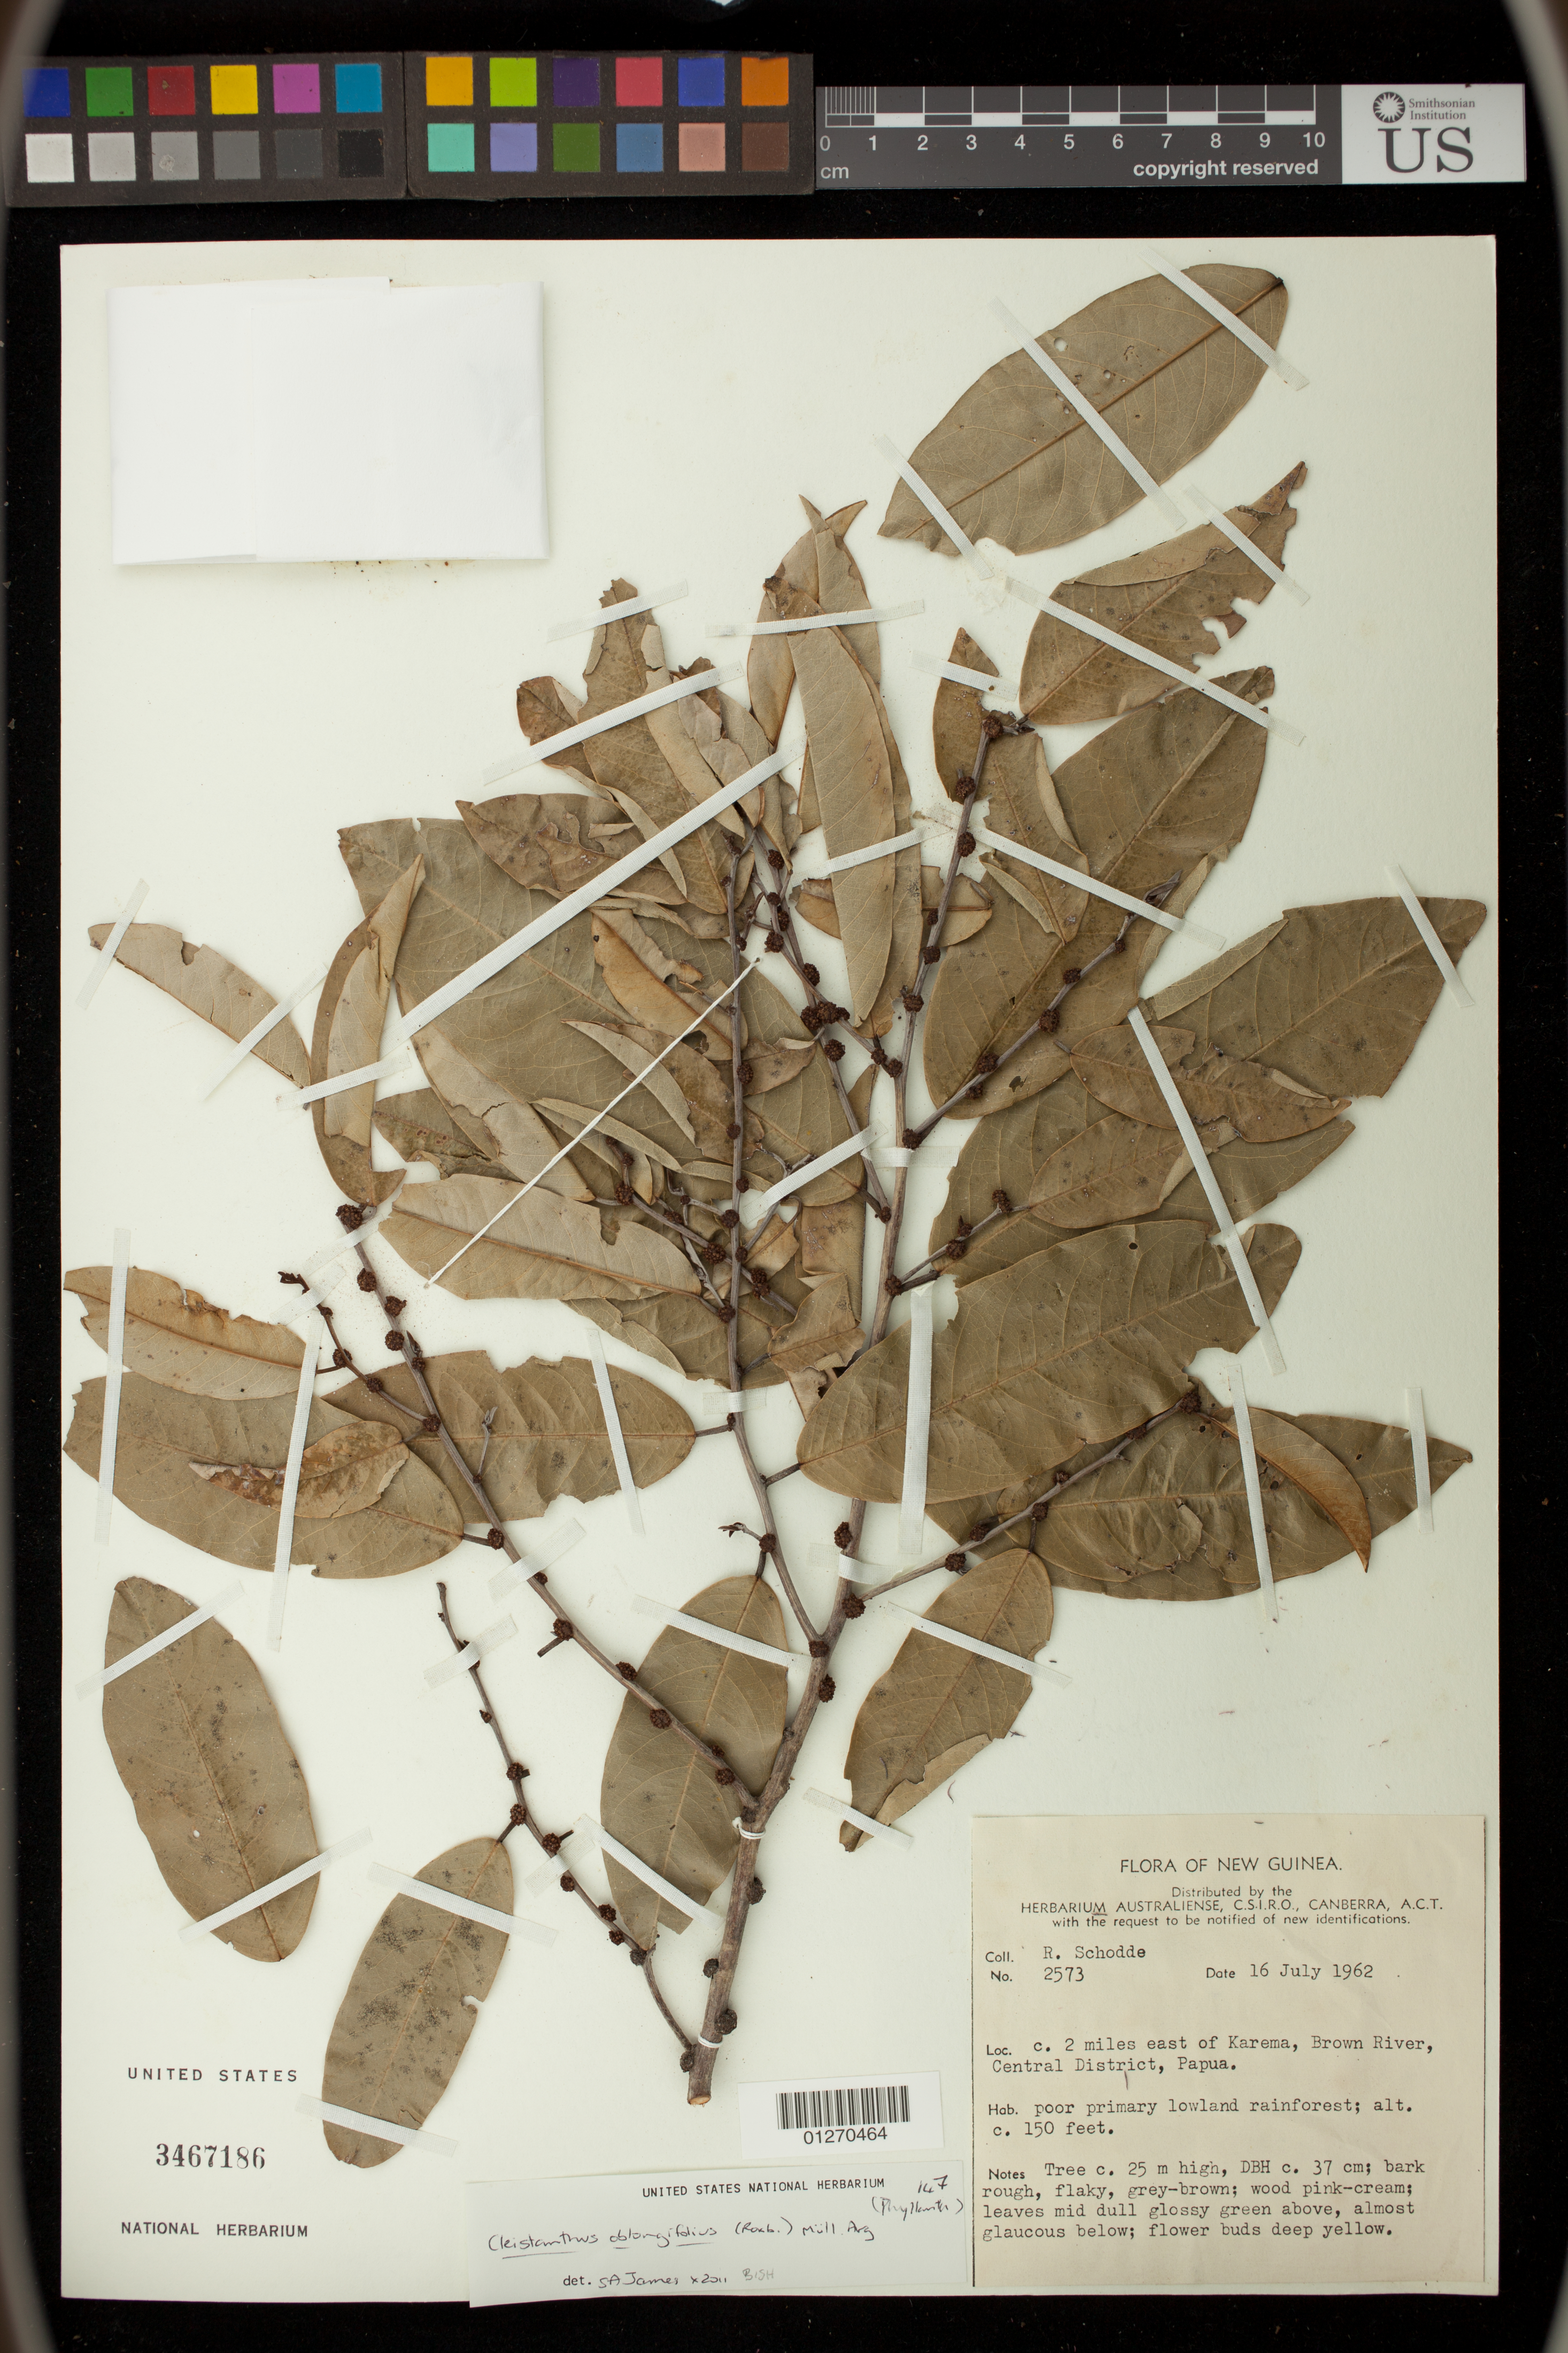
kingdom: Plantae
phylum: Tracheophyta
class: Magnoliopsida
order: Malpighiales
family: Phyllanthaceae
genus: Cleistanthus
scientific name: Cleistanthus oblongifolius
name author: (Roxb.) Müll. Arg.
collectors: R. Schodde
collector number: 2573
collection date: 1962-07-16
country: Papua New Guinea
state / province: Central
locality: c. 2 miles east of Karema, Brown River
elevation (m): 46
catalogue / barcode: US 3467186